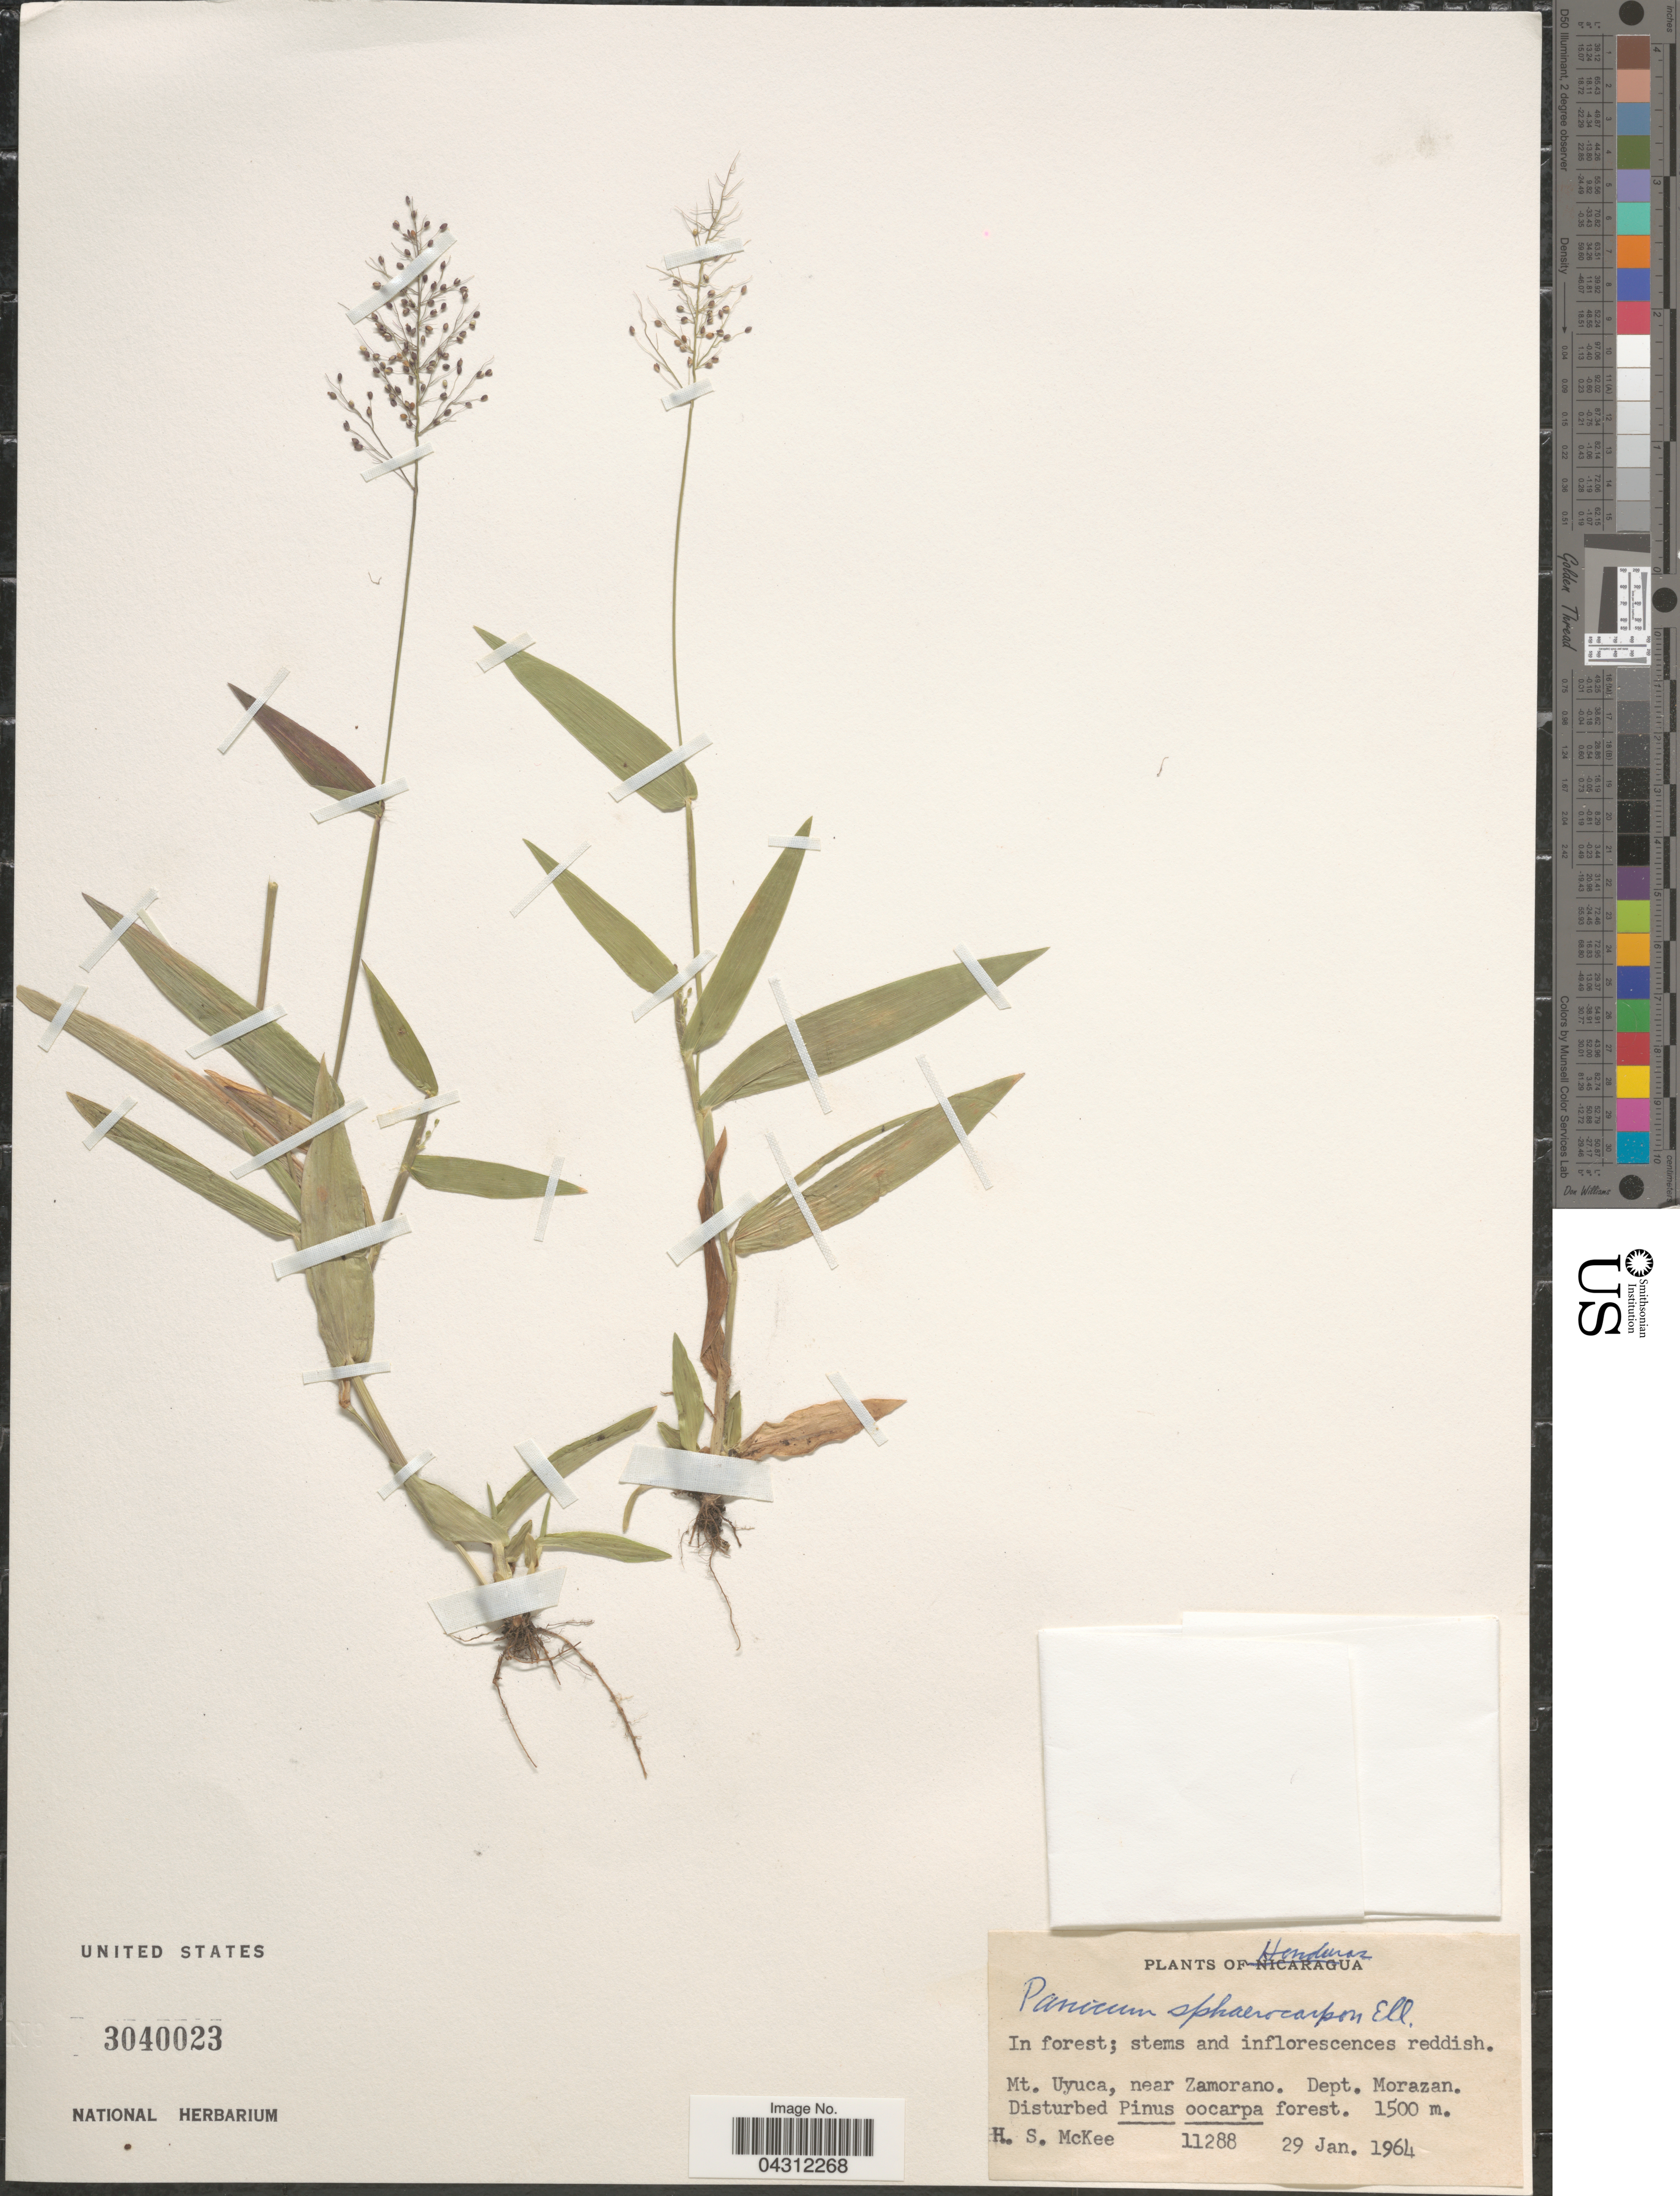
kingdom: Plantae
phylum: Tracheophyta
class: Liliopsida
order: Poales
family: Poaceae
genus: Dichanthelium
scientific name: Dichanthelium sphaerocarpon var. sphaerocarpon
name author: (Elliott) Gould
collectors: H. S. McKee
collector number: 11288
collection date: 1964-01-29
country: Honduras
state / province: Fco. Morazán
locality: Mt. Uyuca, near Zamorano. Dept. Morazan.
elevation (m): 1500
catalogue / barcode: US 3040023